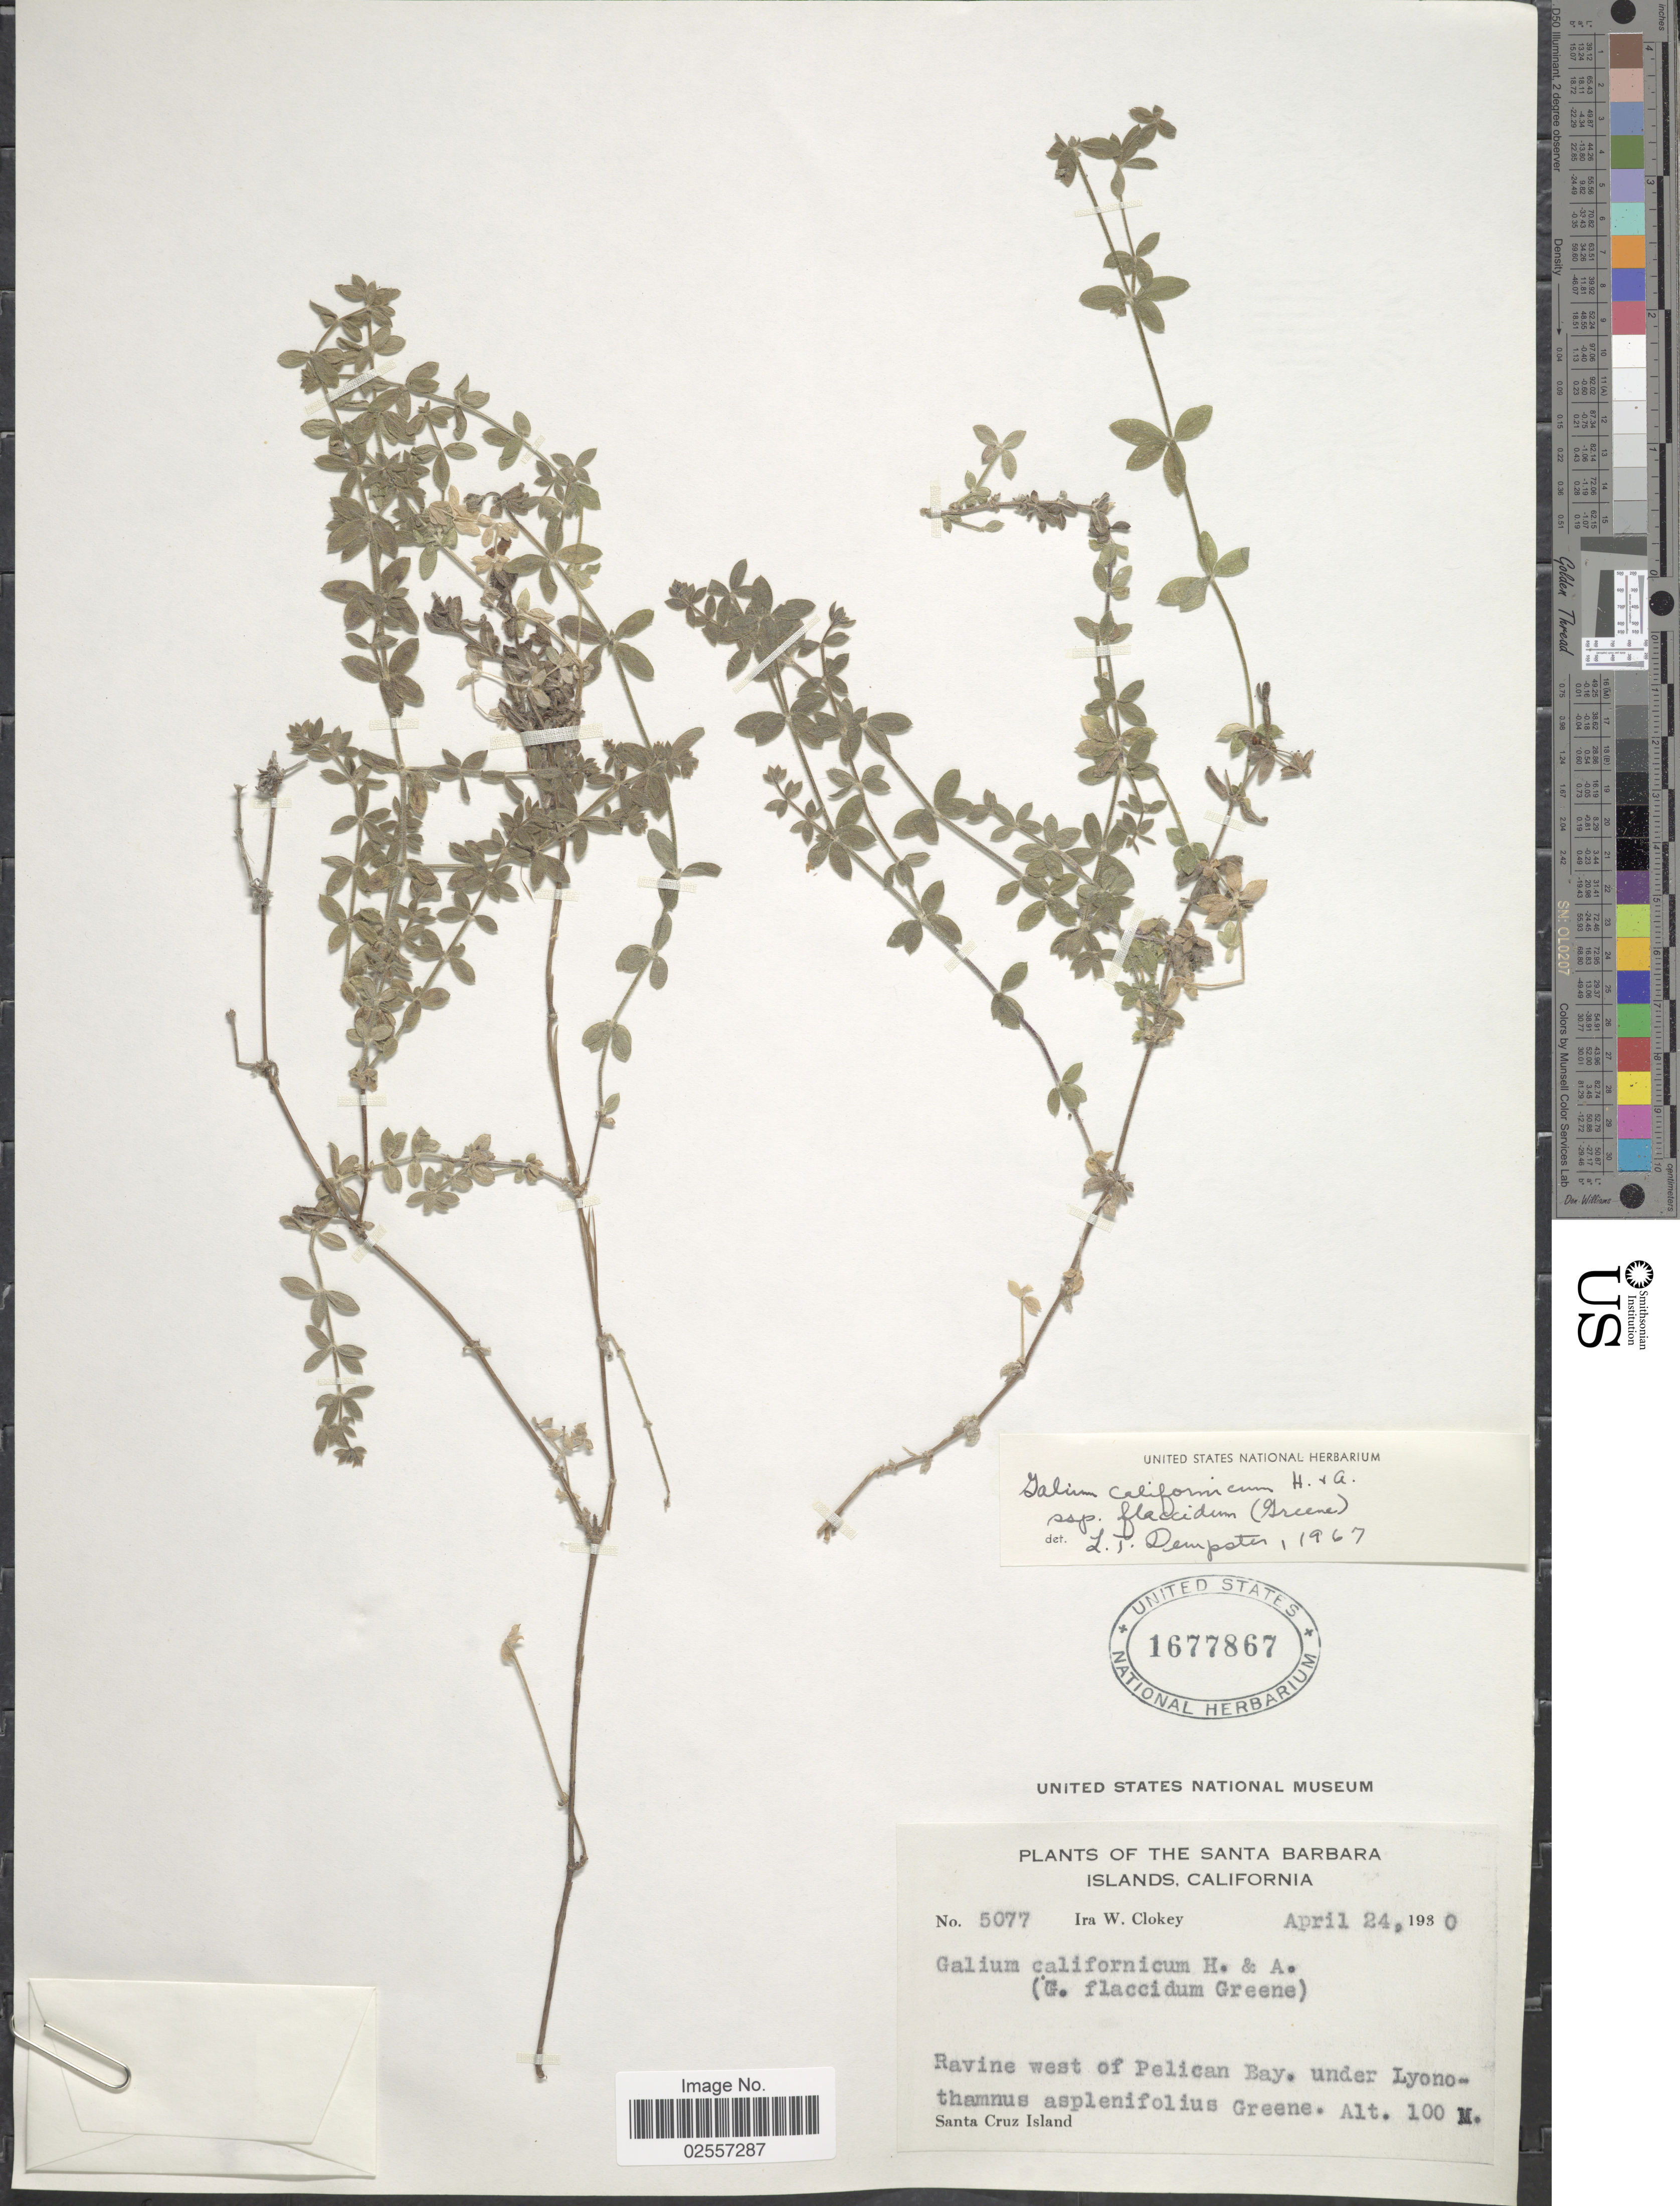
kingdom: Plantae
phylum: Tracheophyta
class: Magnoliopsida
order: Gentianales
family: Rubiaceae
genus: Galium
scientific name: Galium californicum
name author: Hook. & Arn.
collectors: I. W. Clokey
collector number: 5077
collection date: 1930-04-24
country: United States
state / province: California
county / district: Santa Barbara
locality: Santa Barbara Islands. Ravine west of Pelican Bay. Santa Cruz Island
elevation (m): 100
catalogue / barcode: US 1677867